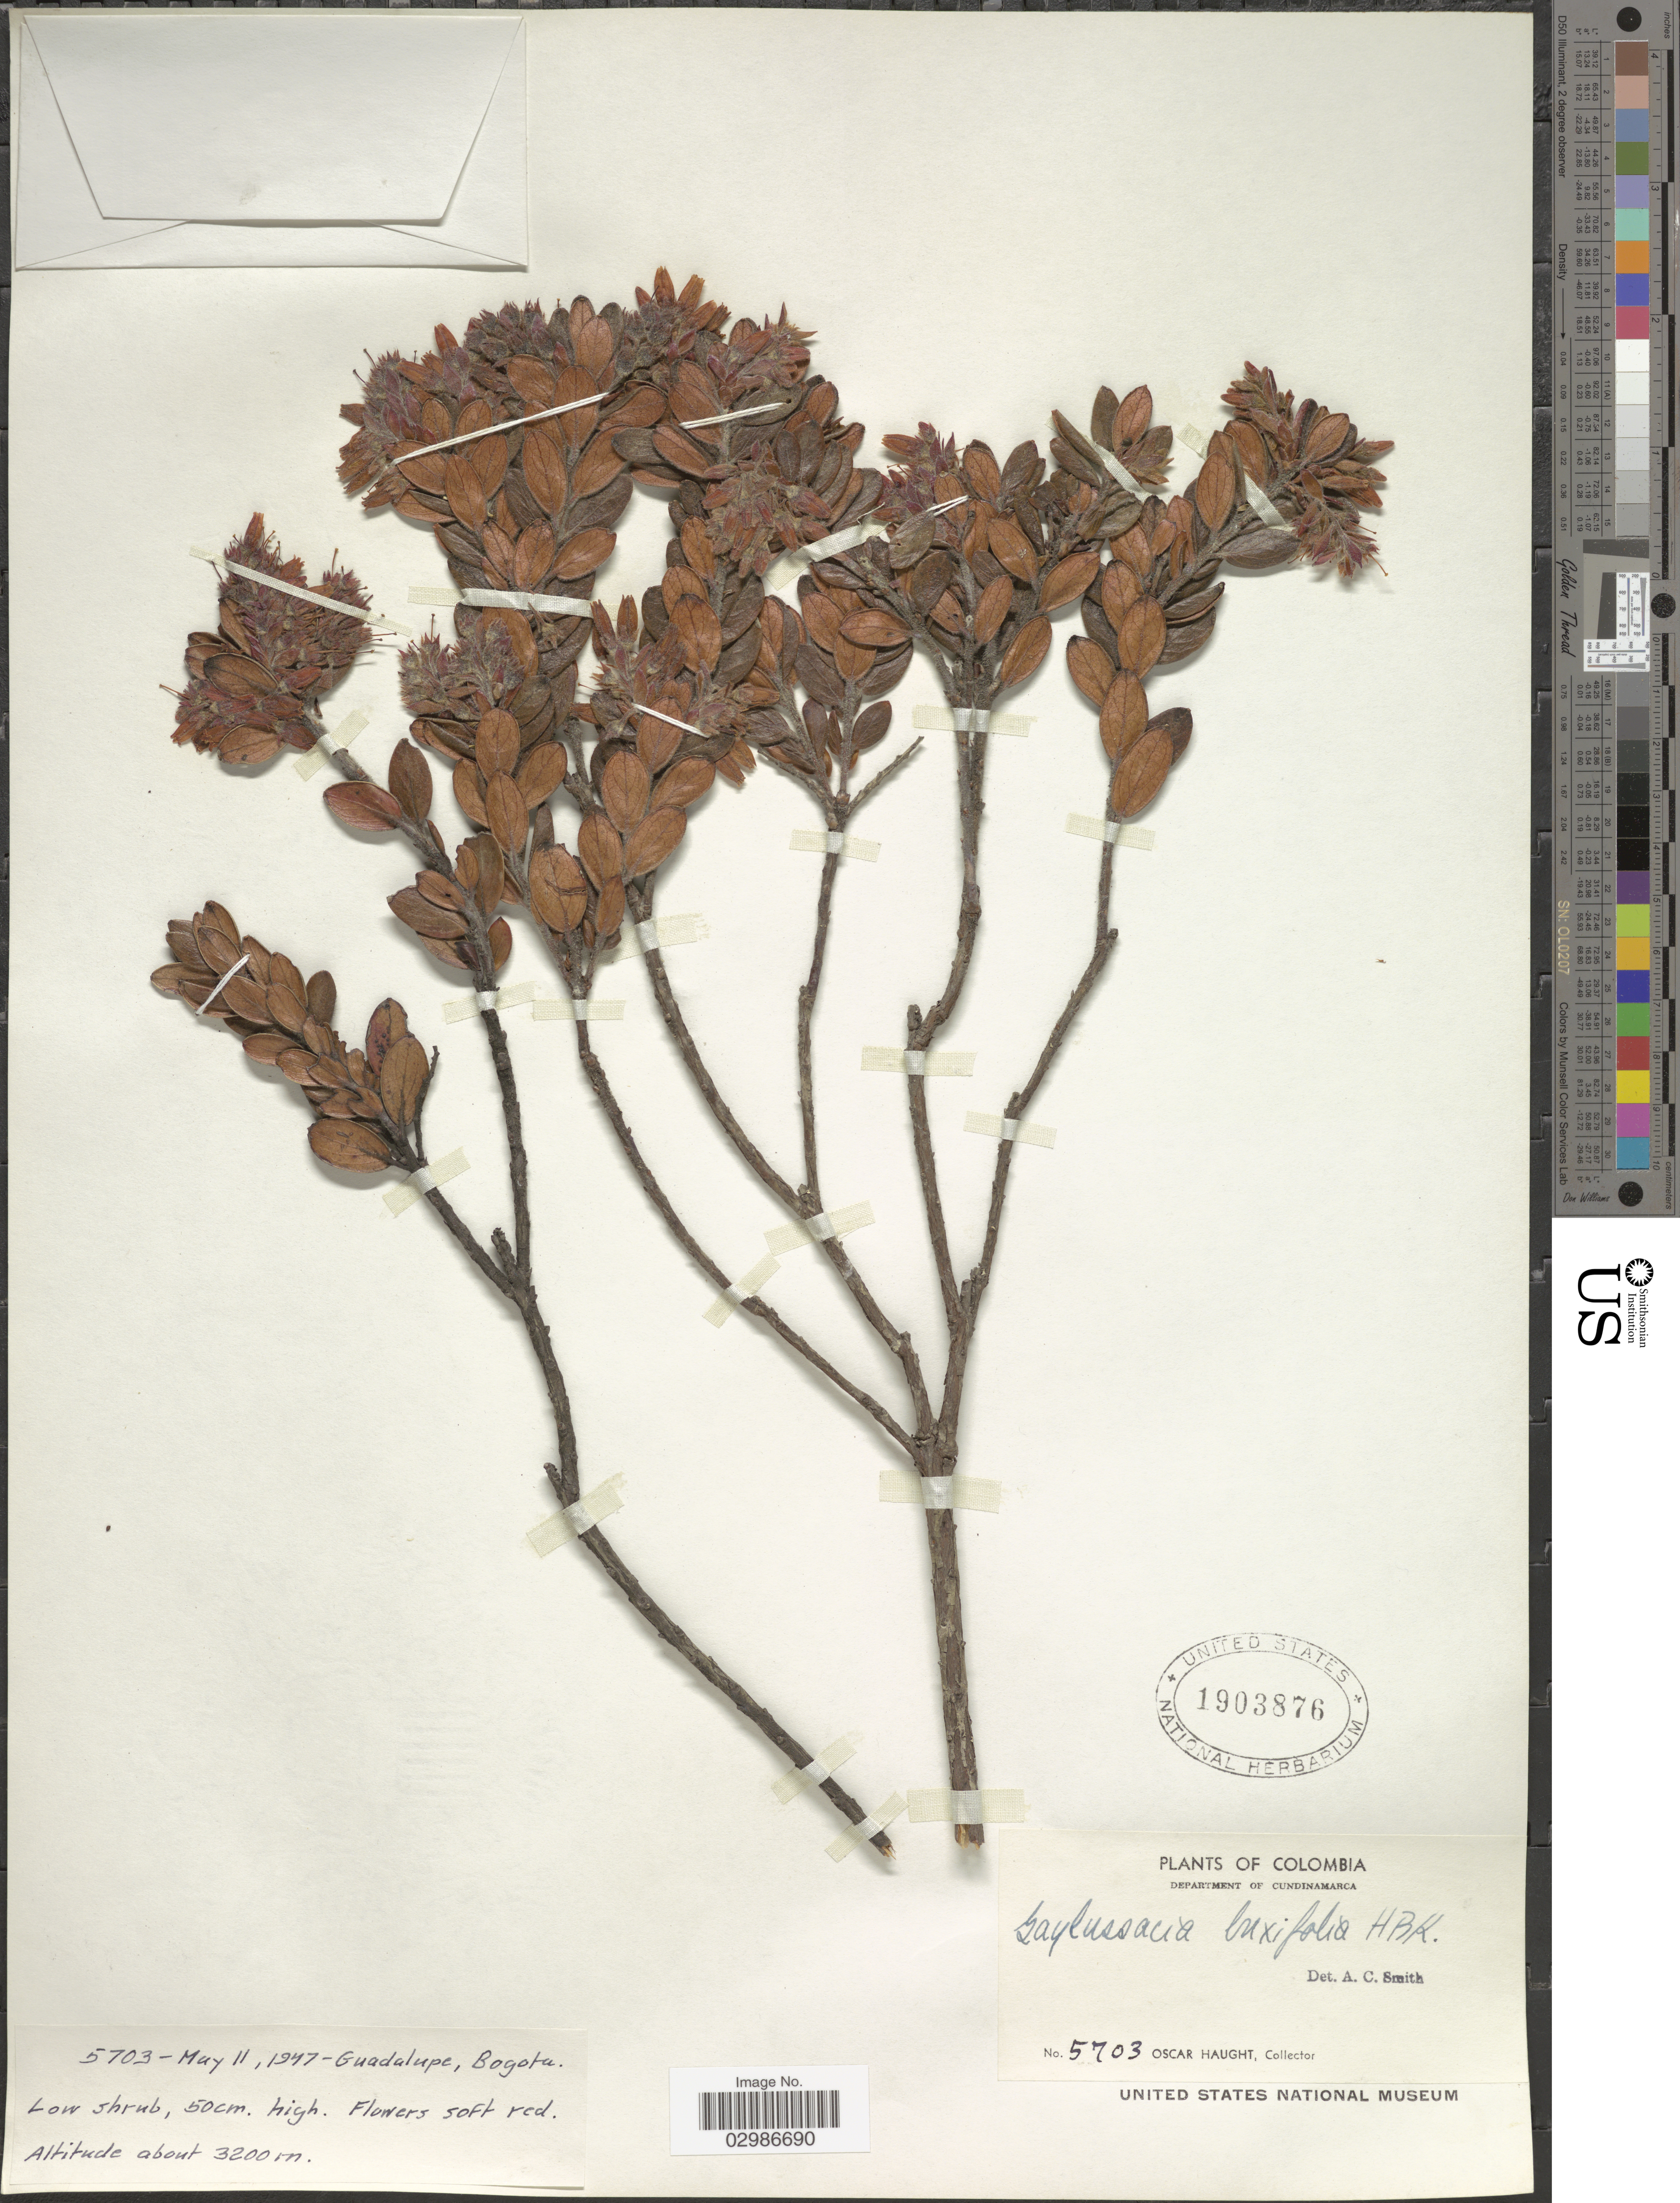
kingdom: Plantae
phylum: Tracheophyta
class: Magnoliopsida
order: Ericales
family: Ericaceae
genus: Gaylussacia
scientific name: Gaylussacia buxifolia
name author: Kunth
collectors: O. L. Haught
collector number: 5703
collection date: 1947-05-11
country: Colombia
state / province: Cundinamarca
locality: Guadalupe, Bogota, Department of Cundinamarca.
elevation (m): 3200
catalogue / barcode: US 1903876